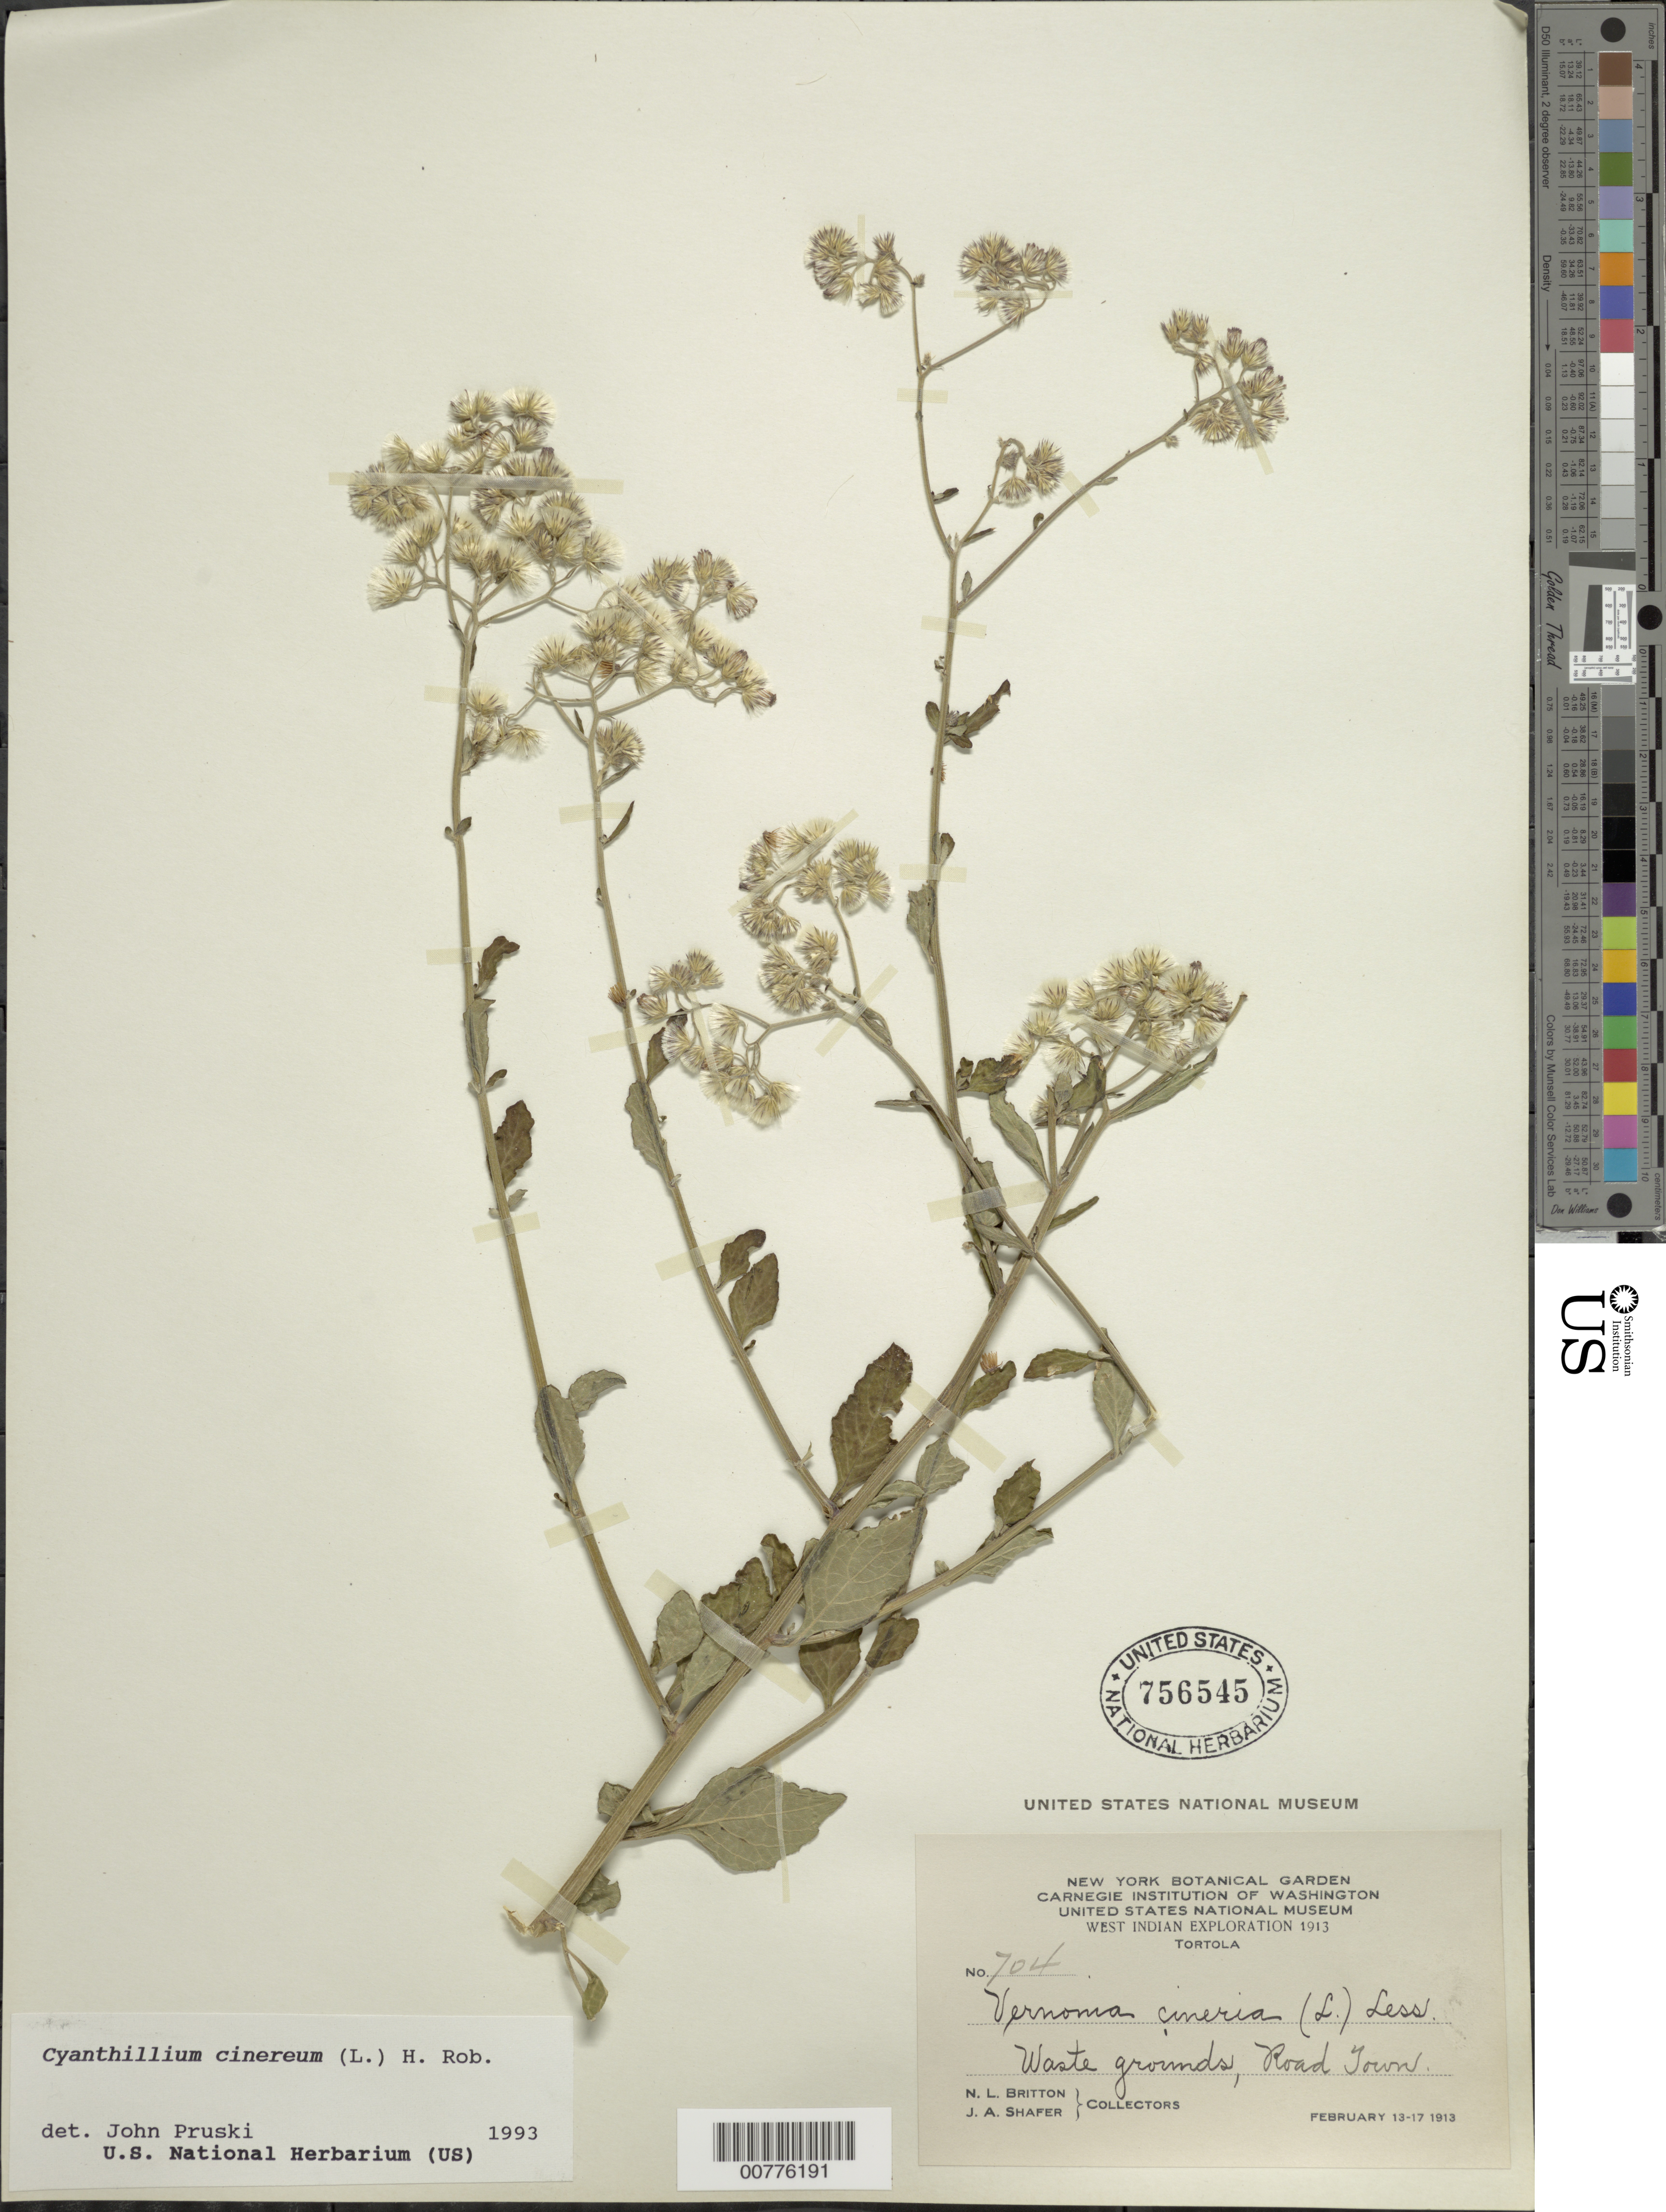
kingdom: Plantae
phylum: Tracheophyta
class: Magnoliopsida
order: Asterales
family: Asteraceae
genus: Cyanthillium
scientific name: Cyanthillium cinereum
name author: (L.) H. Rob.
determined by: Pruski, J. F.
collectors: N. Britton & J. A. Shafer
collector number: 704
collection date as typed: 13 Feb 1913 to 17 Feb 1913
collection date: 1913-02-13/1913-02-17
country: British Virgin Islands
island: Tortola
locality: Road Town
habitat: Waste grounds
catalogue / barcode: US 756545